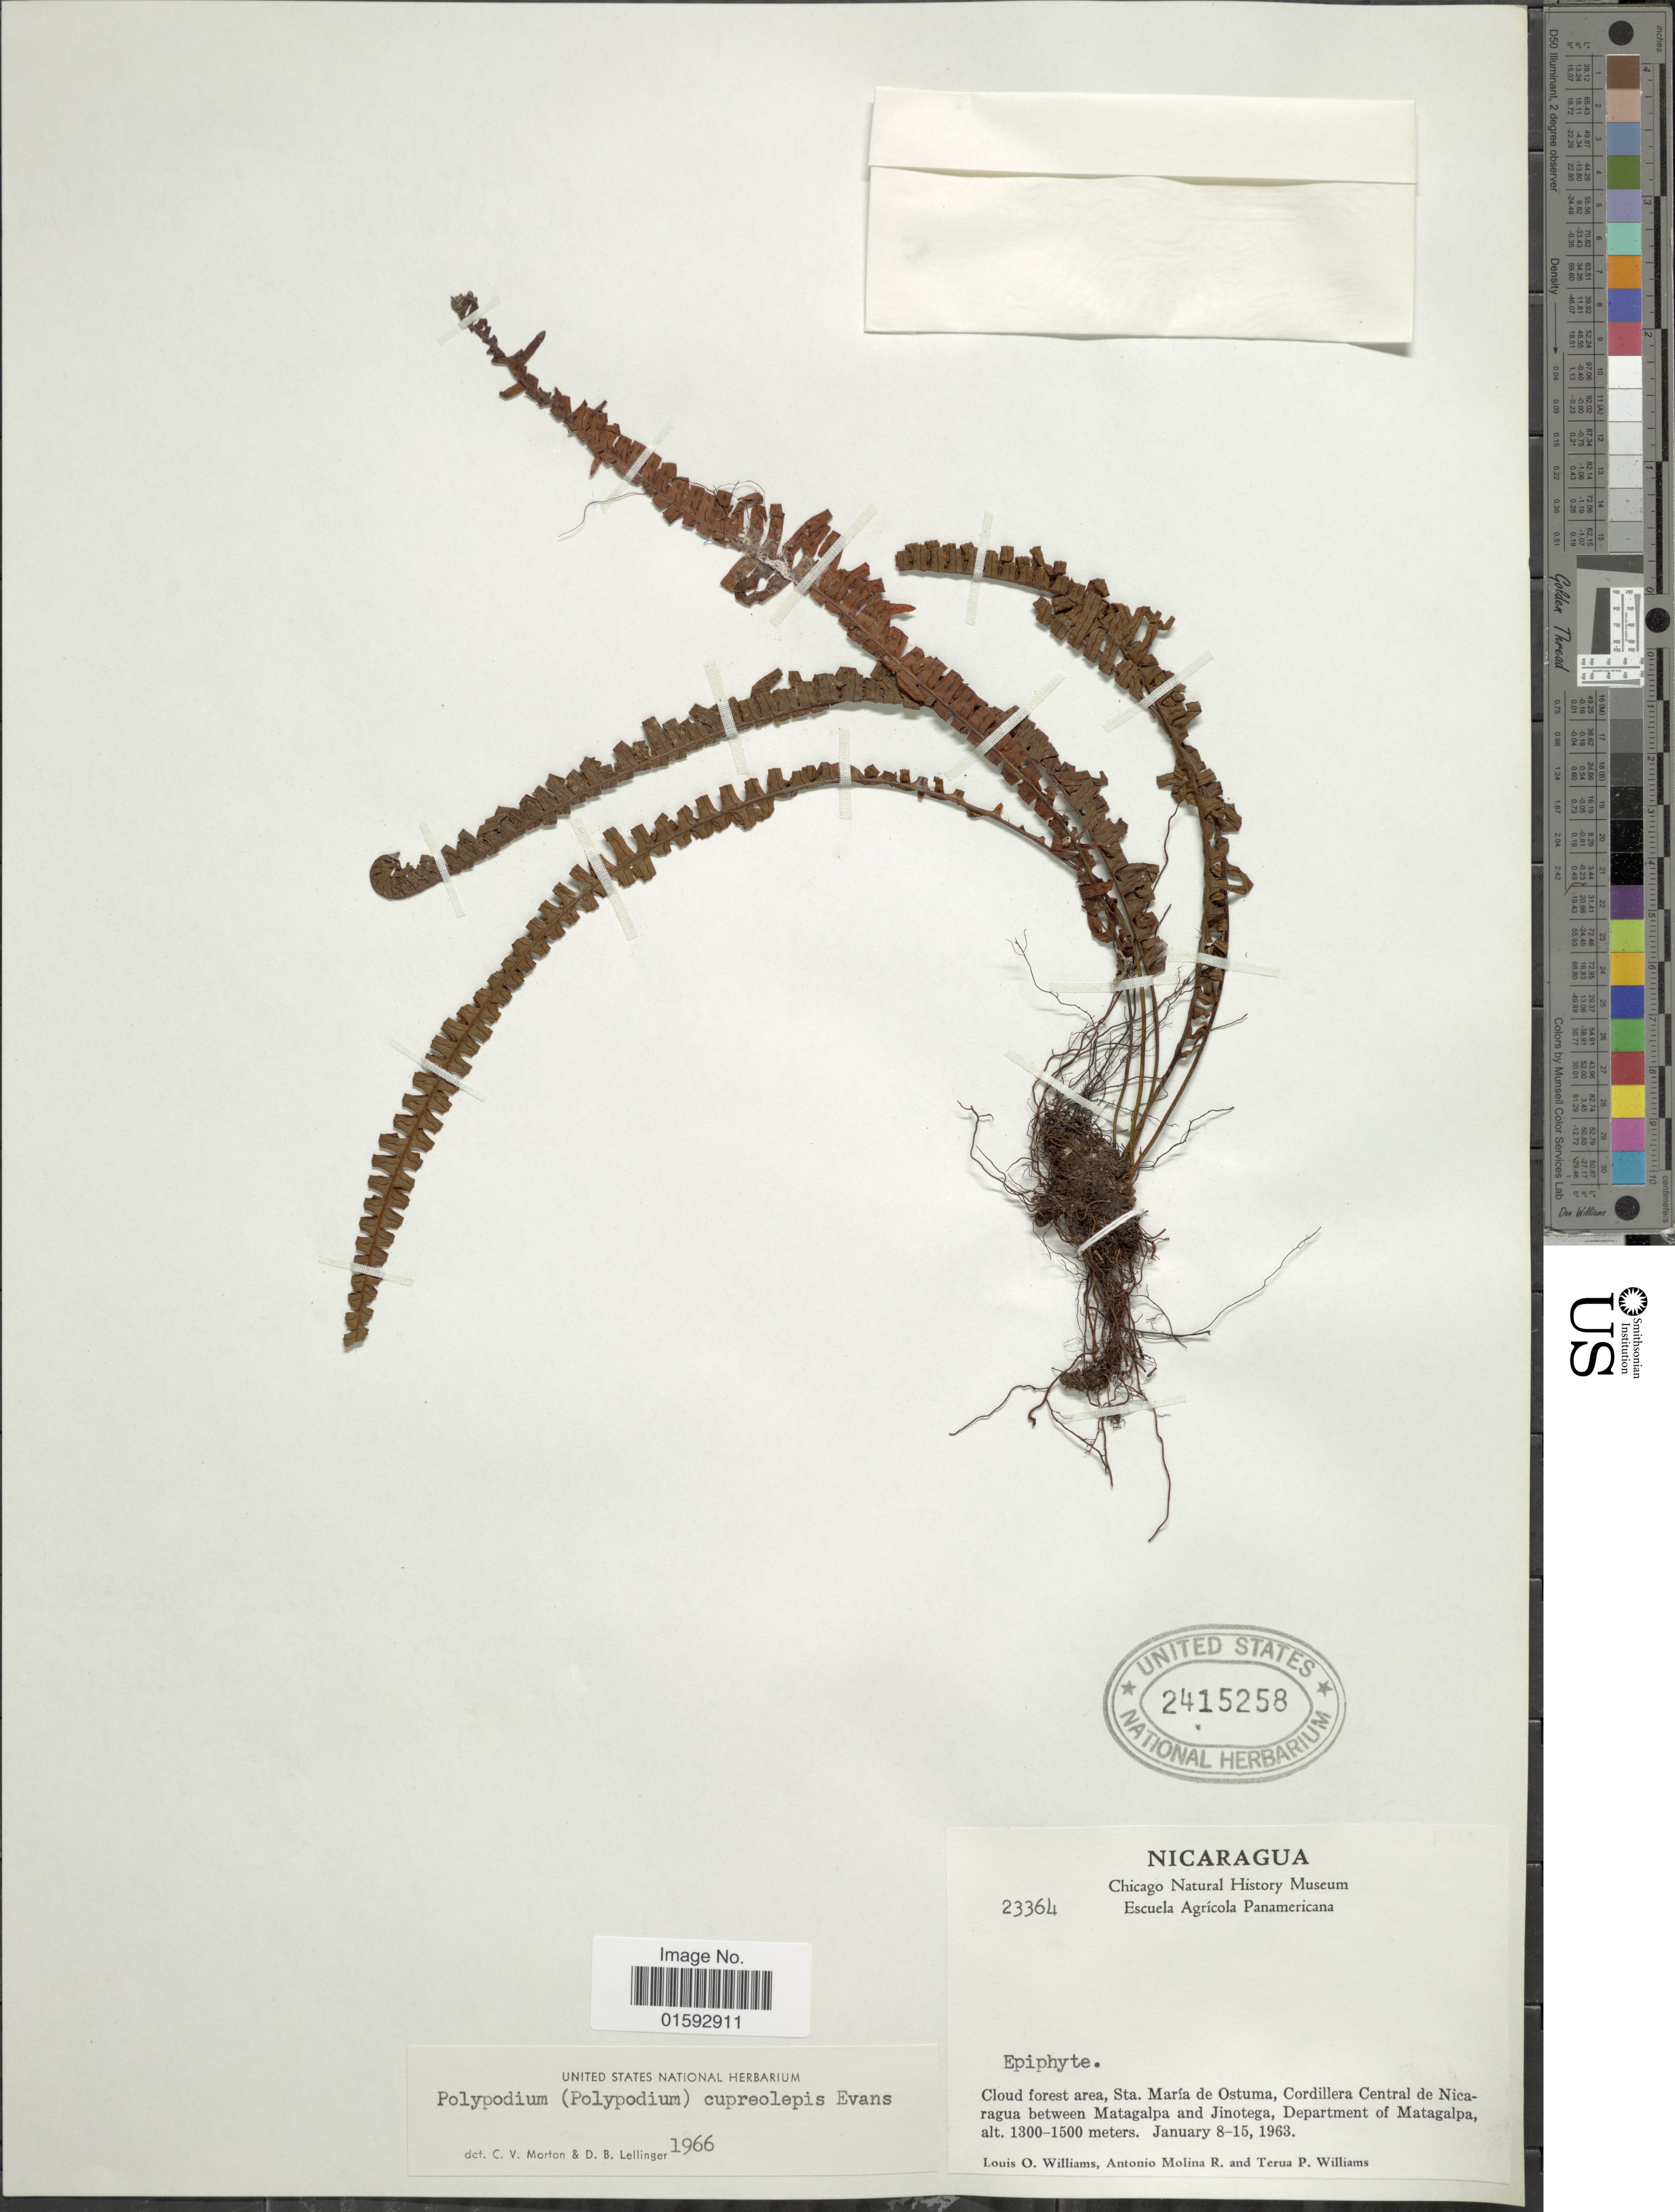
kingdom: Plantae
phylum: Tracheophyta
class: Polypodiopsida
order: Polypodiales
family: Polypodiaceae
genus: Pecluma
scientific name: Pecluma cupreolepis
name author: (A.M. Evans) M.G. Price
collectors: L. O. Williams, A. Molina R. & T. P. Williams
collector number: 23364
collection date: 1963-01-08/1963-01-15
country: Nicaragua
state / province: Matagalpa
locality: Cloud forest area, Sta. Maria de Ostuma, Cordillera Central de Nicaragua between Matagalpa and Jinotega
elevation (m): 1300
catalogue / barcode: US 2415258